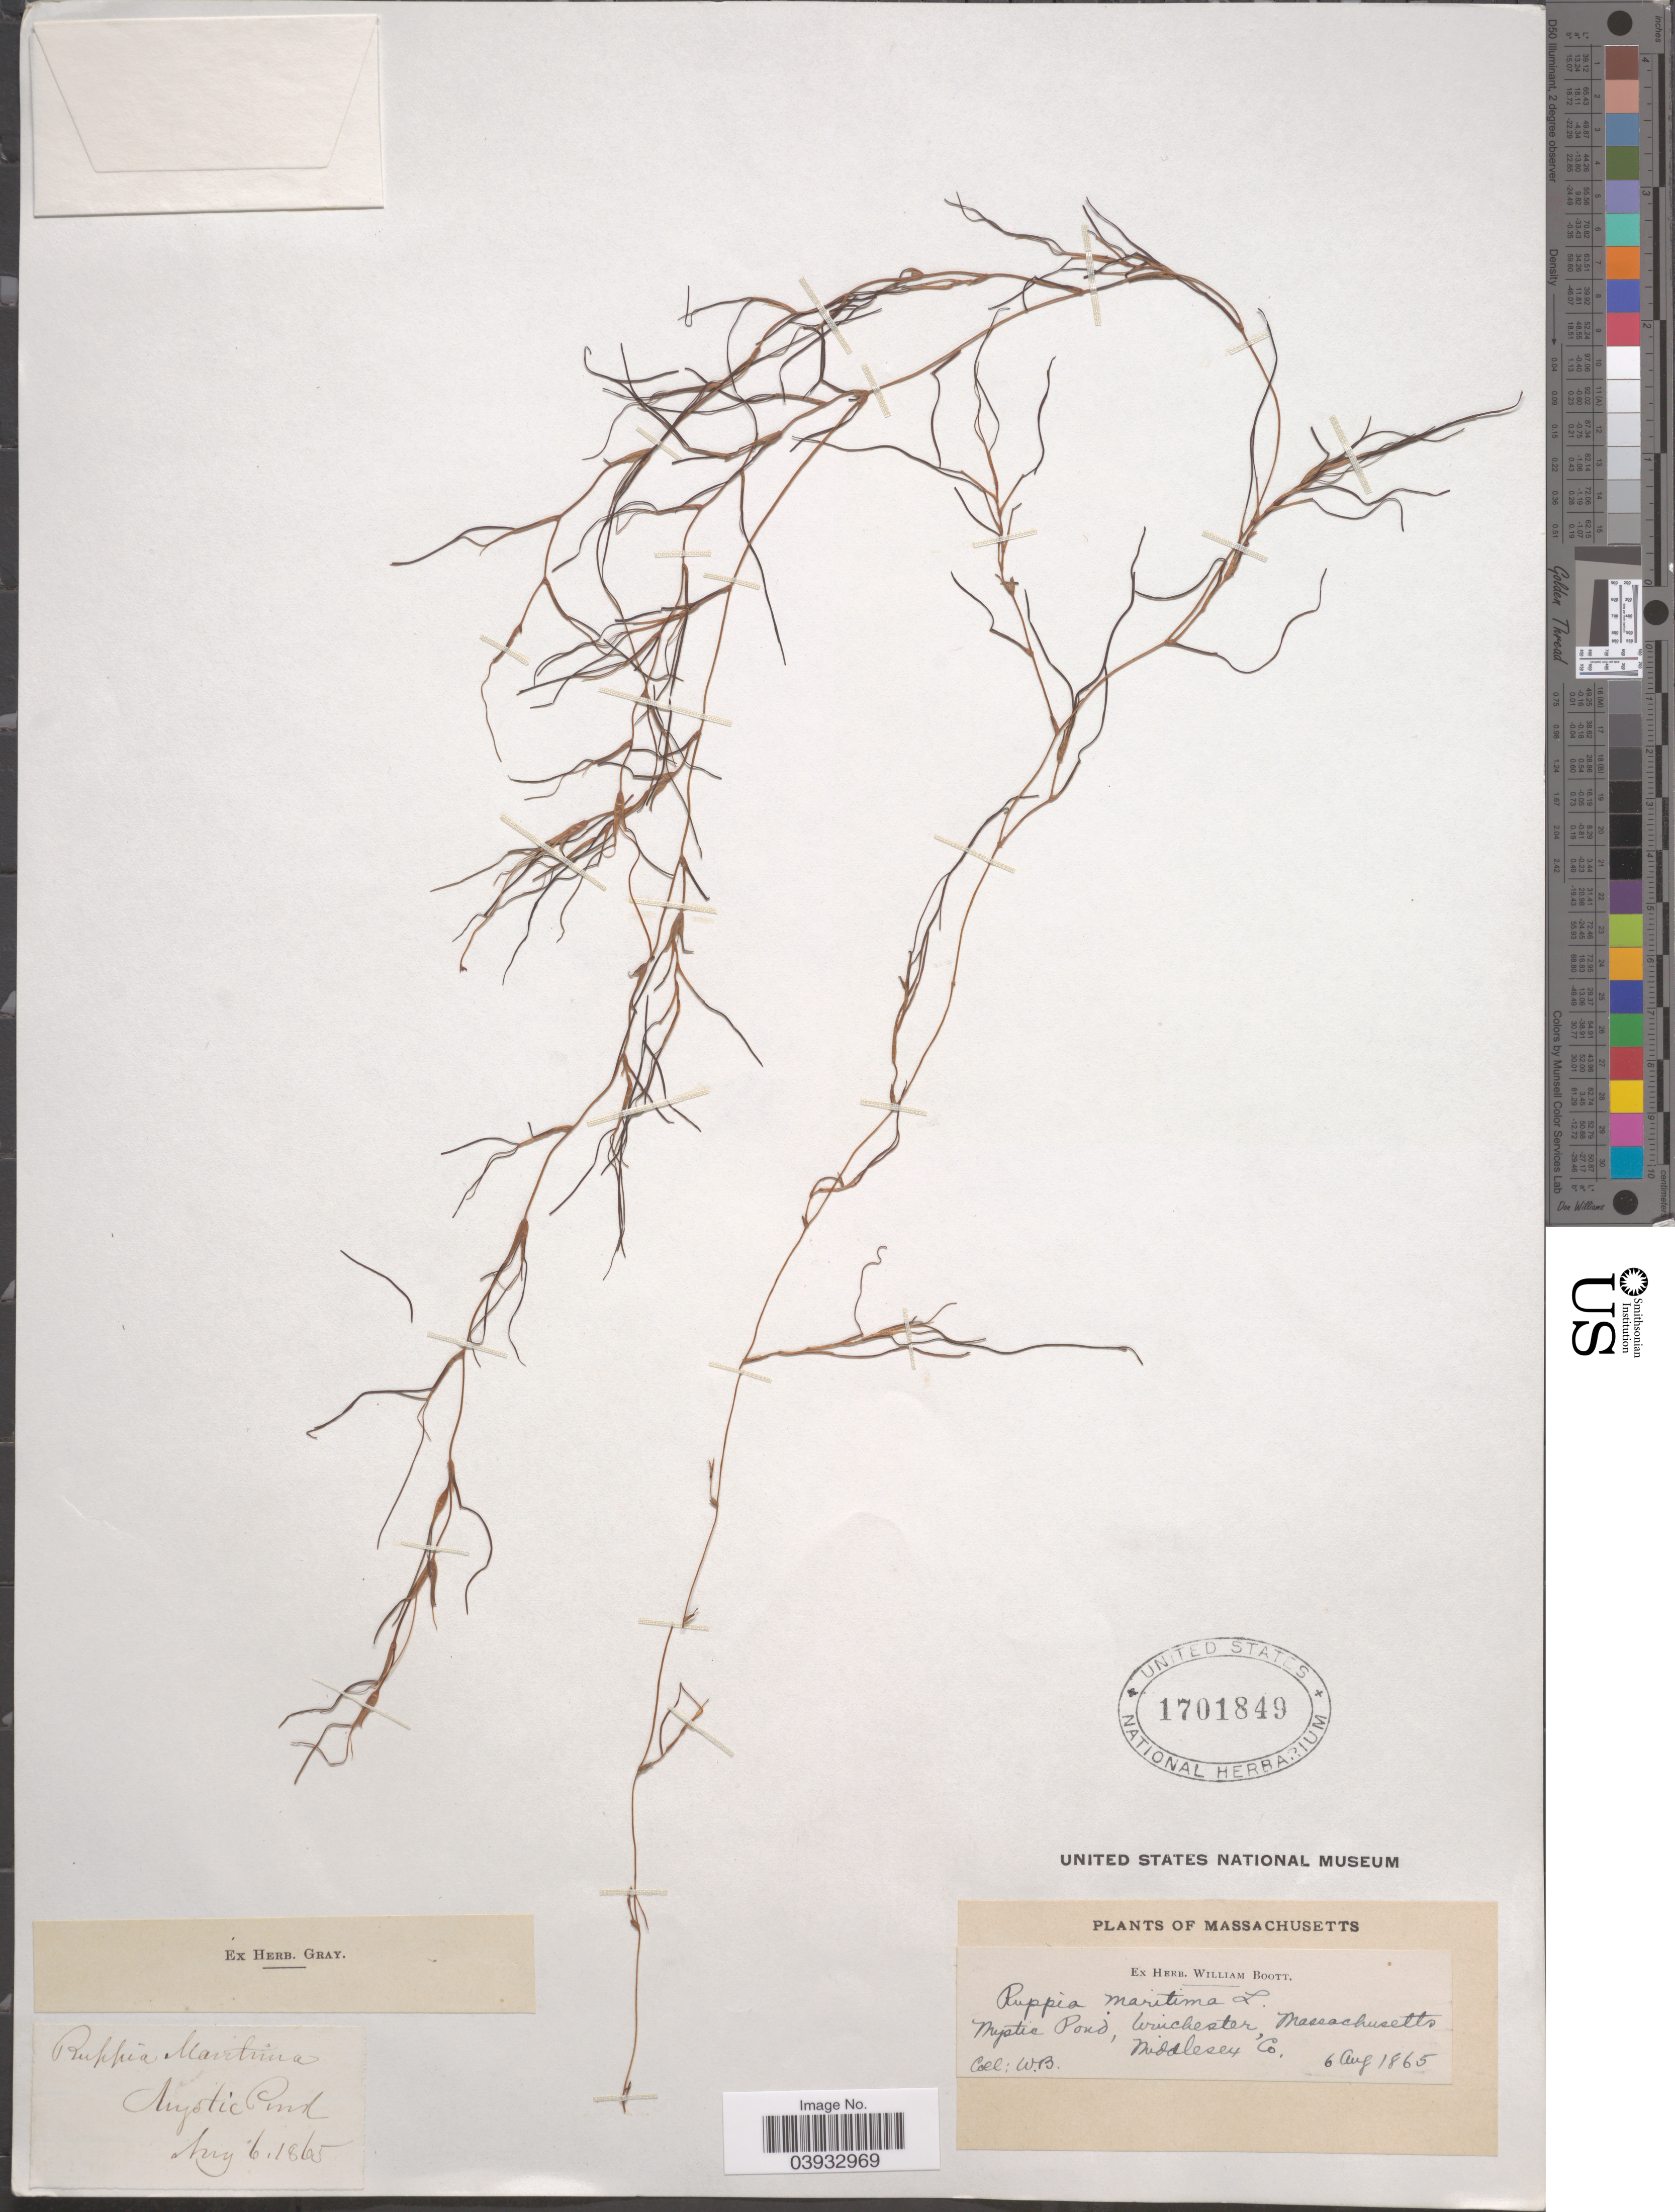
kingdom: Plantae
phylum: Tracheophyta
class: Liliopsida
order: Alismatales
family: Ruppiaceae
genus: Ruppia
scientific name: Ruppia maritima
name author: L.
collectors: W. Boott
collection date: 1865-08-06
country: United States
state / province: Massachusetts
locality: Mystic Pond, Winchester. Middlesex Co.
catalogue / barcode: US 1701849